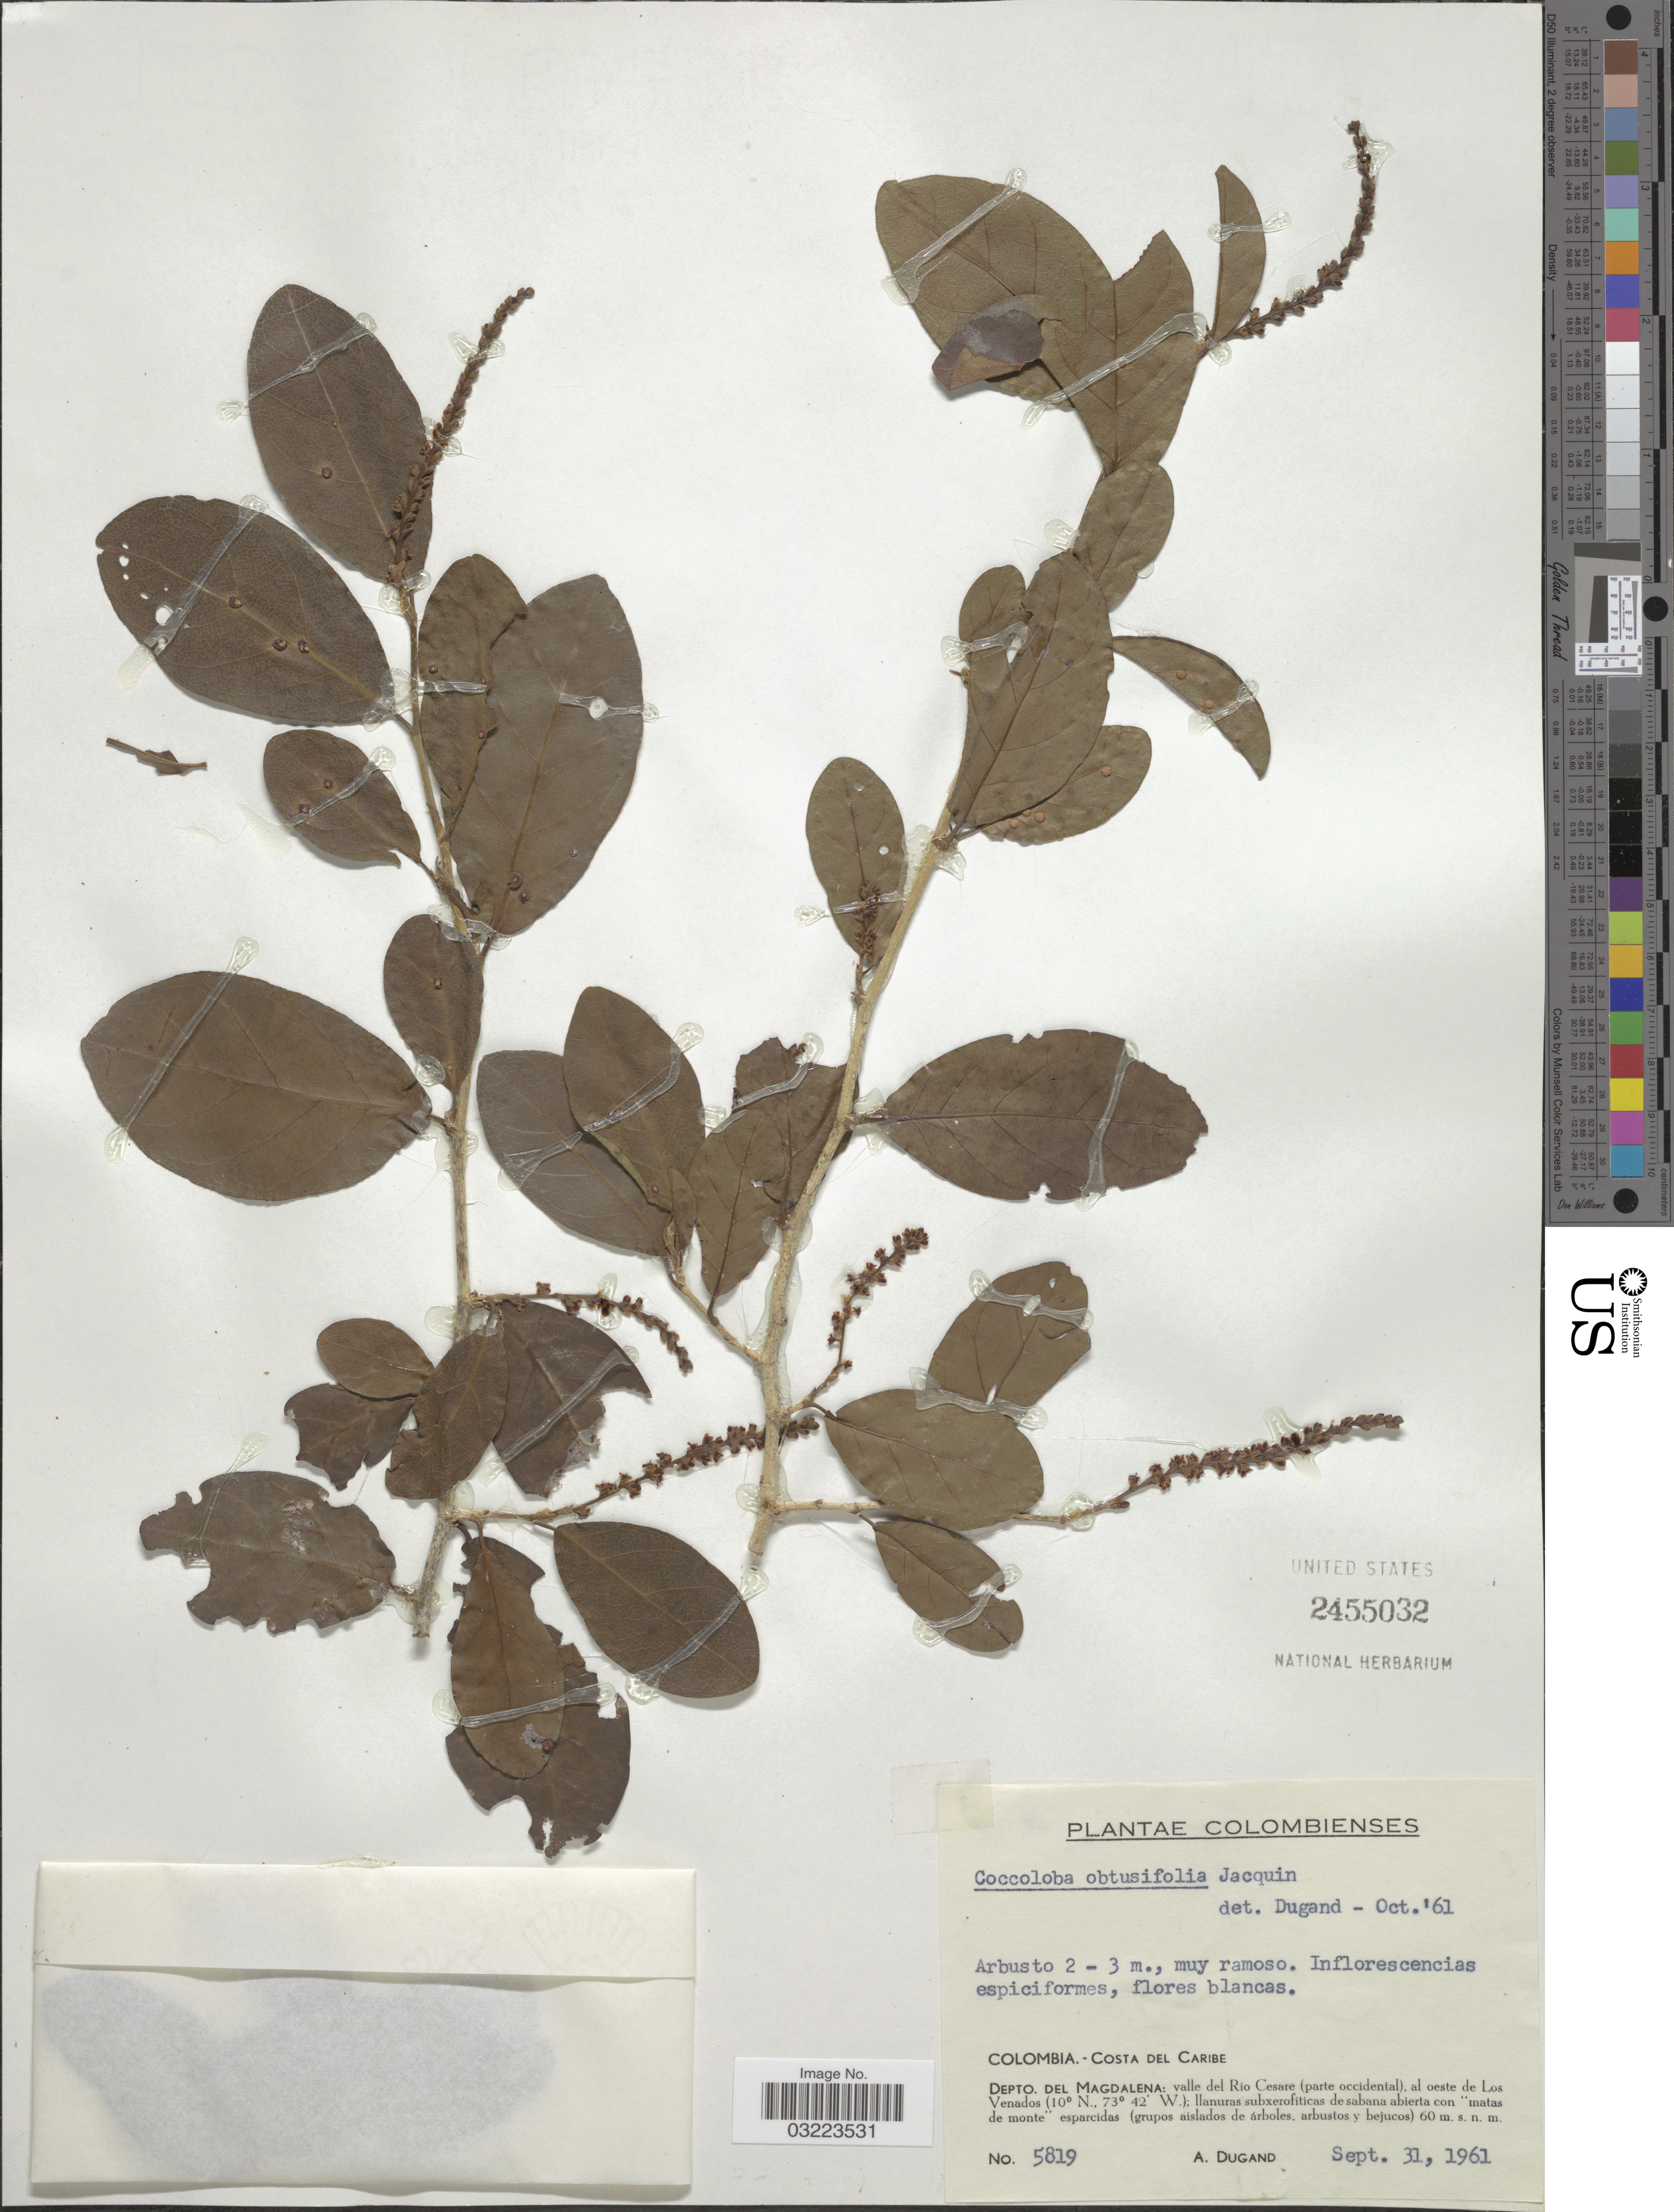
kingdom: Plantae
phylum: Tracheophyta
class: Magnoliopsida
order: Caryophyllales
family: Polygonaceae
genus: Coccoloba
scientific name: Coccoloba obtusifolia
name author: Jacq.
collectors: A. Dugand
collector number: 5819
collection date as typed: Transcribed d/m/y: 31/9/1961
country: Colombia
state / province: Magdalena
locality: Costa del Caribe, Depto. del Magdalena: valle del Rio Cesare (parte occidental). al oeste de Los Venados.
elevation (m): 60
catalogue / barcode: US 2455032